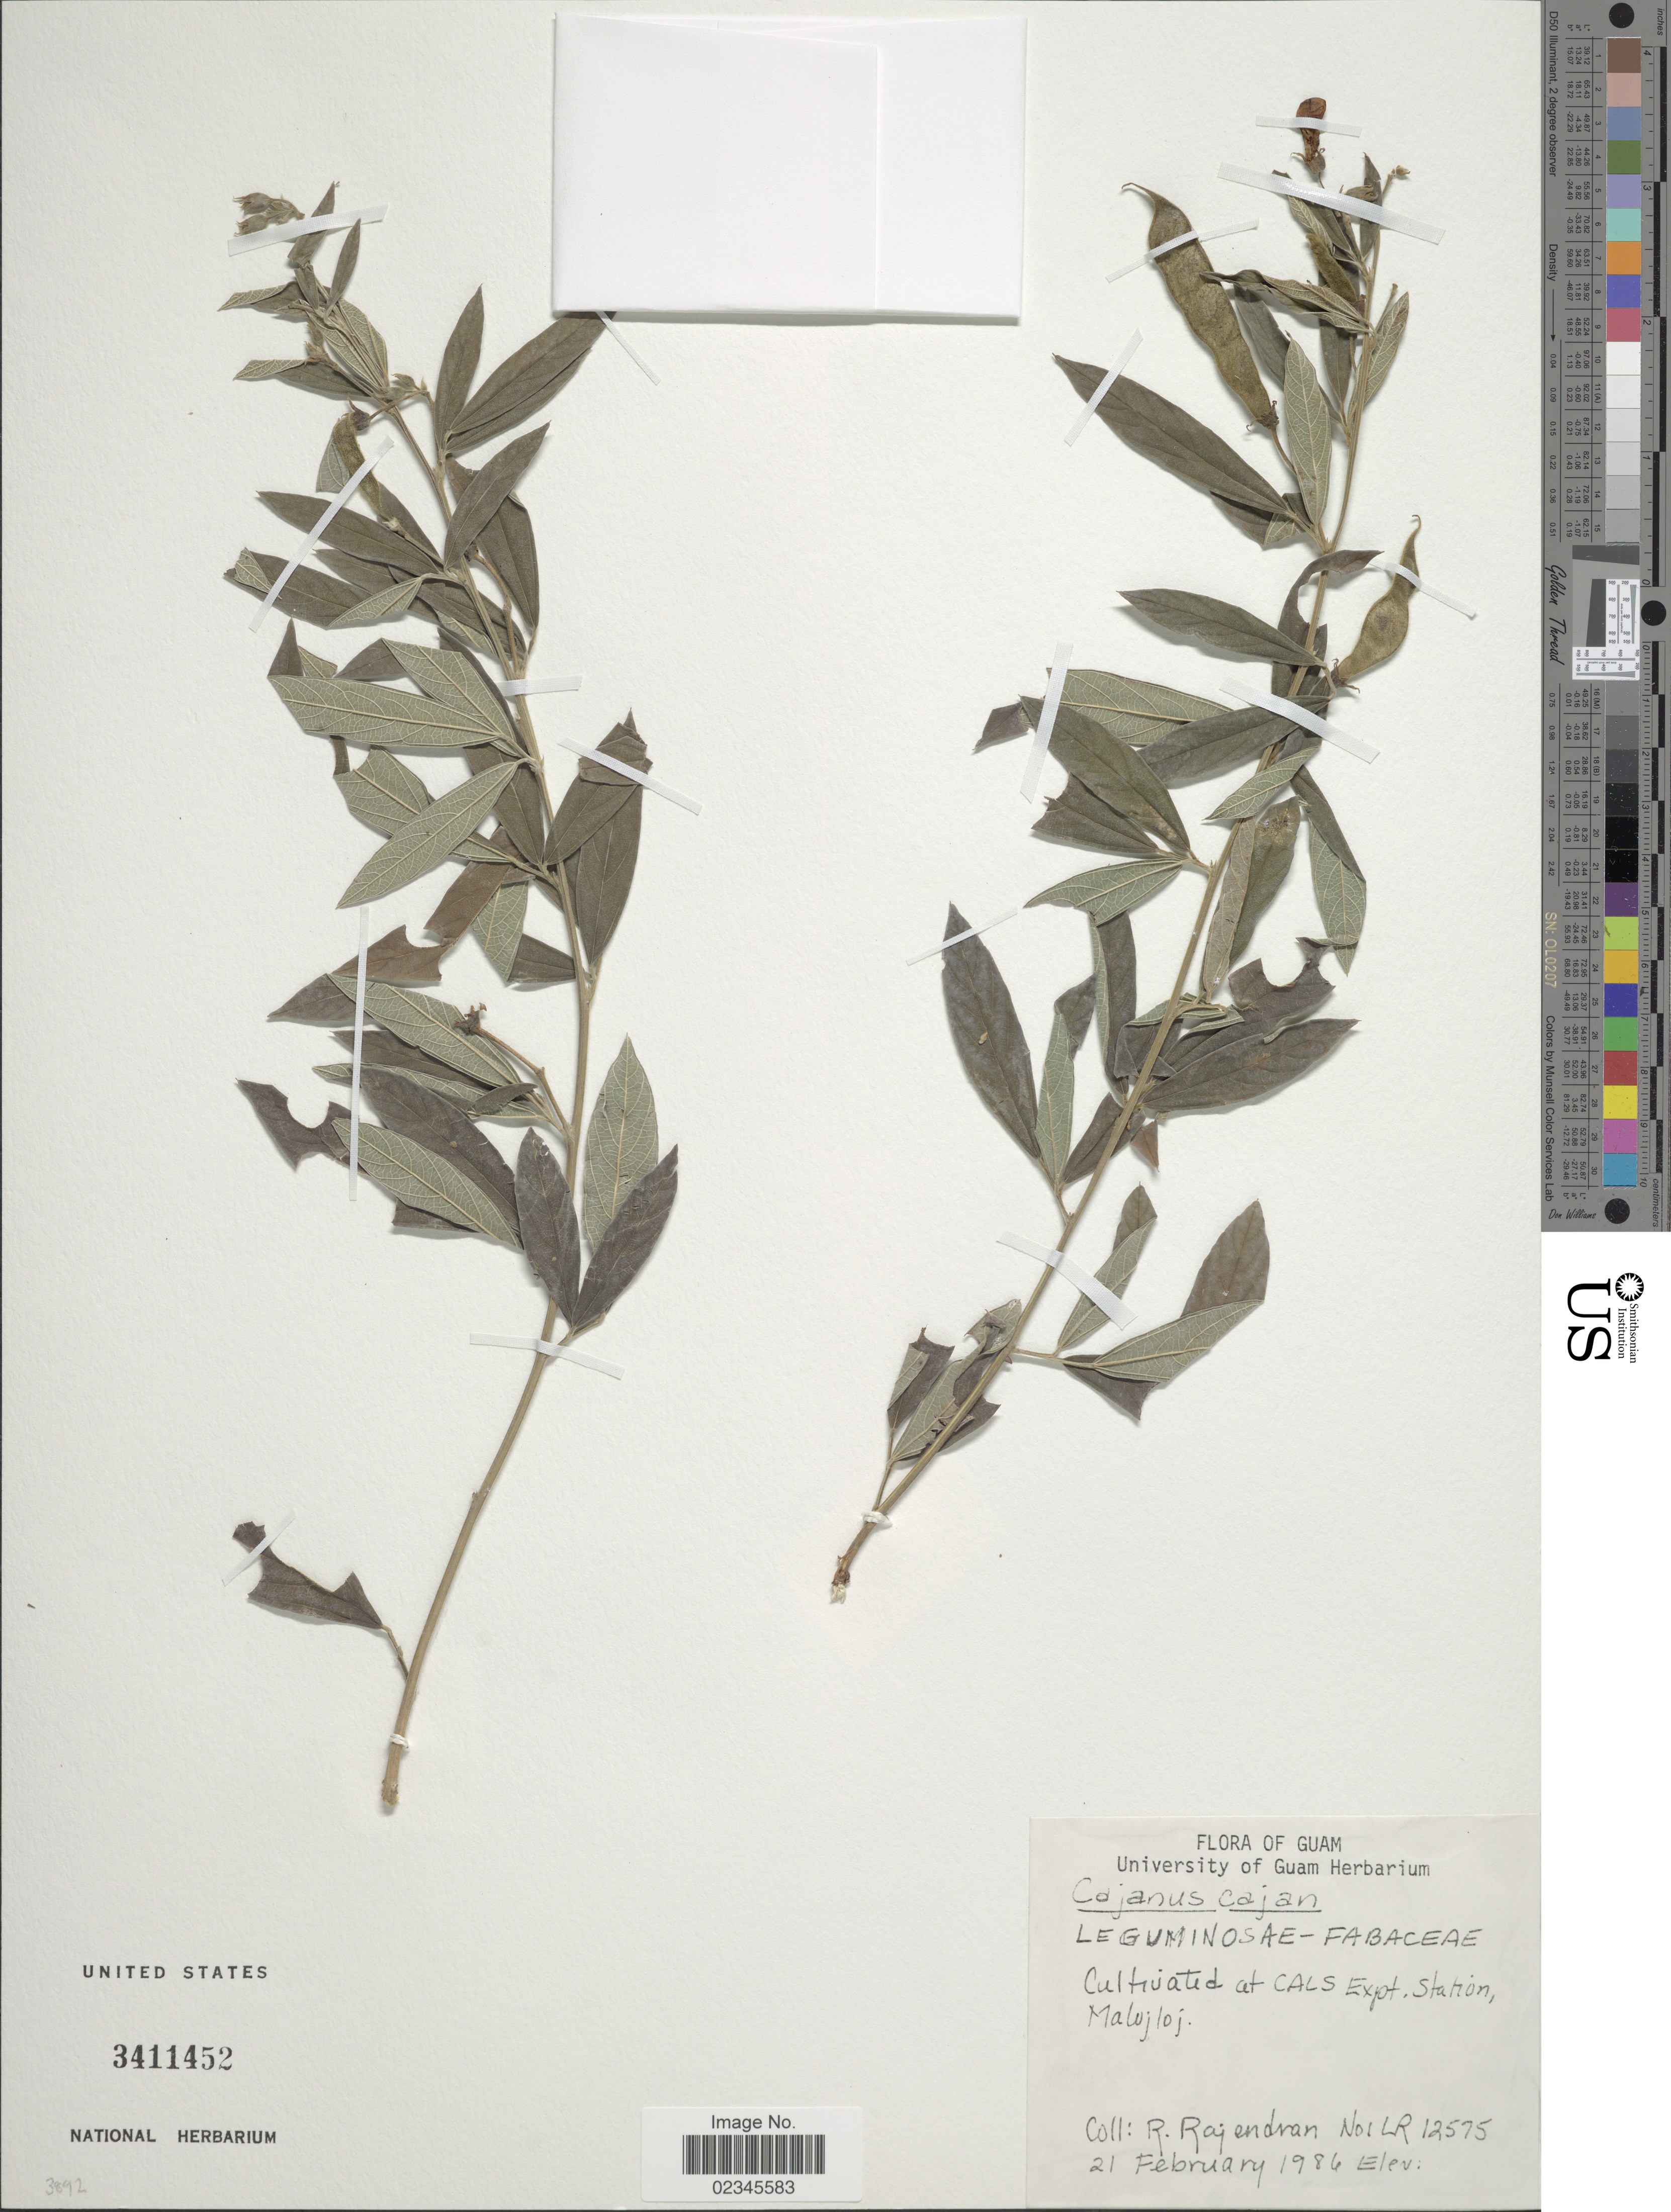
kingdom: Plantae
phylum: Tracheophyta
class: Magnoliopsida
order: Fabales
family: Fabaceae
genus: Cajanus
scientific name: Cajanus cajan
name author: (L.) Huth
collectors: R. Rajendran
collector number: LR 12575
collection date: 1986-02-21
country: Guam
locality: CALS Expt. Station, Malojloj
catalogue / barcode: US 3411452